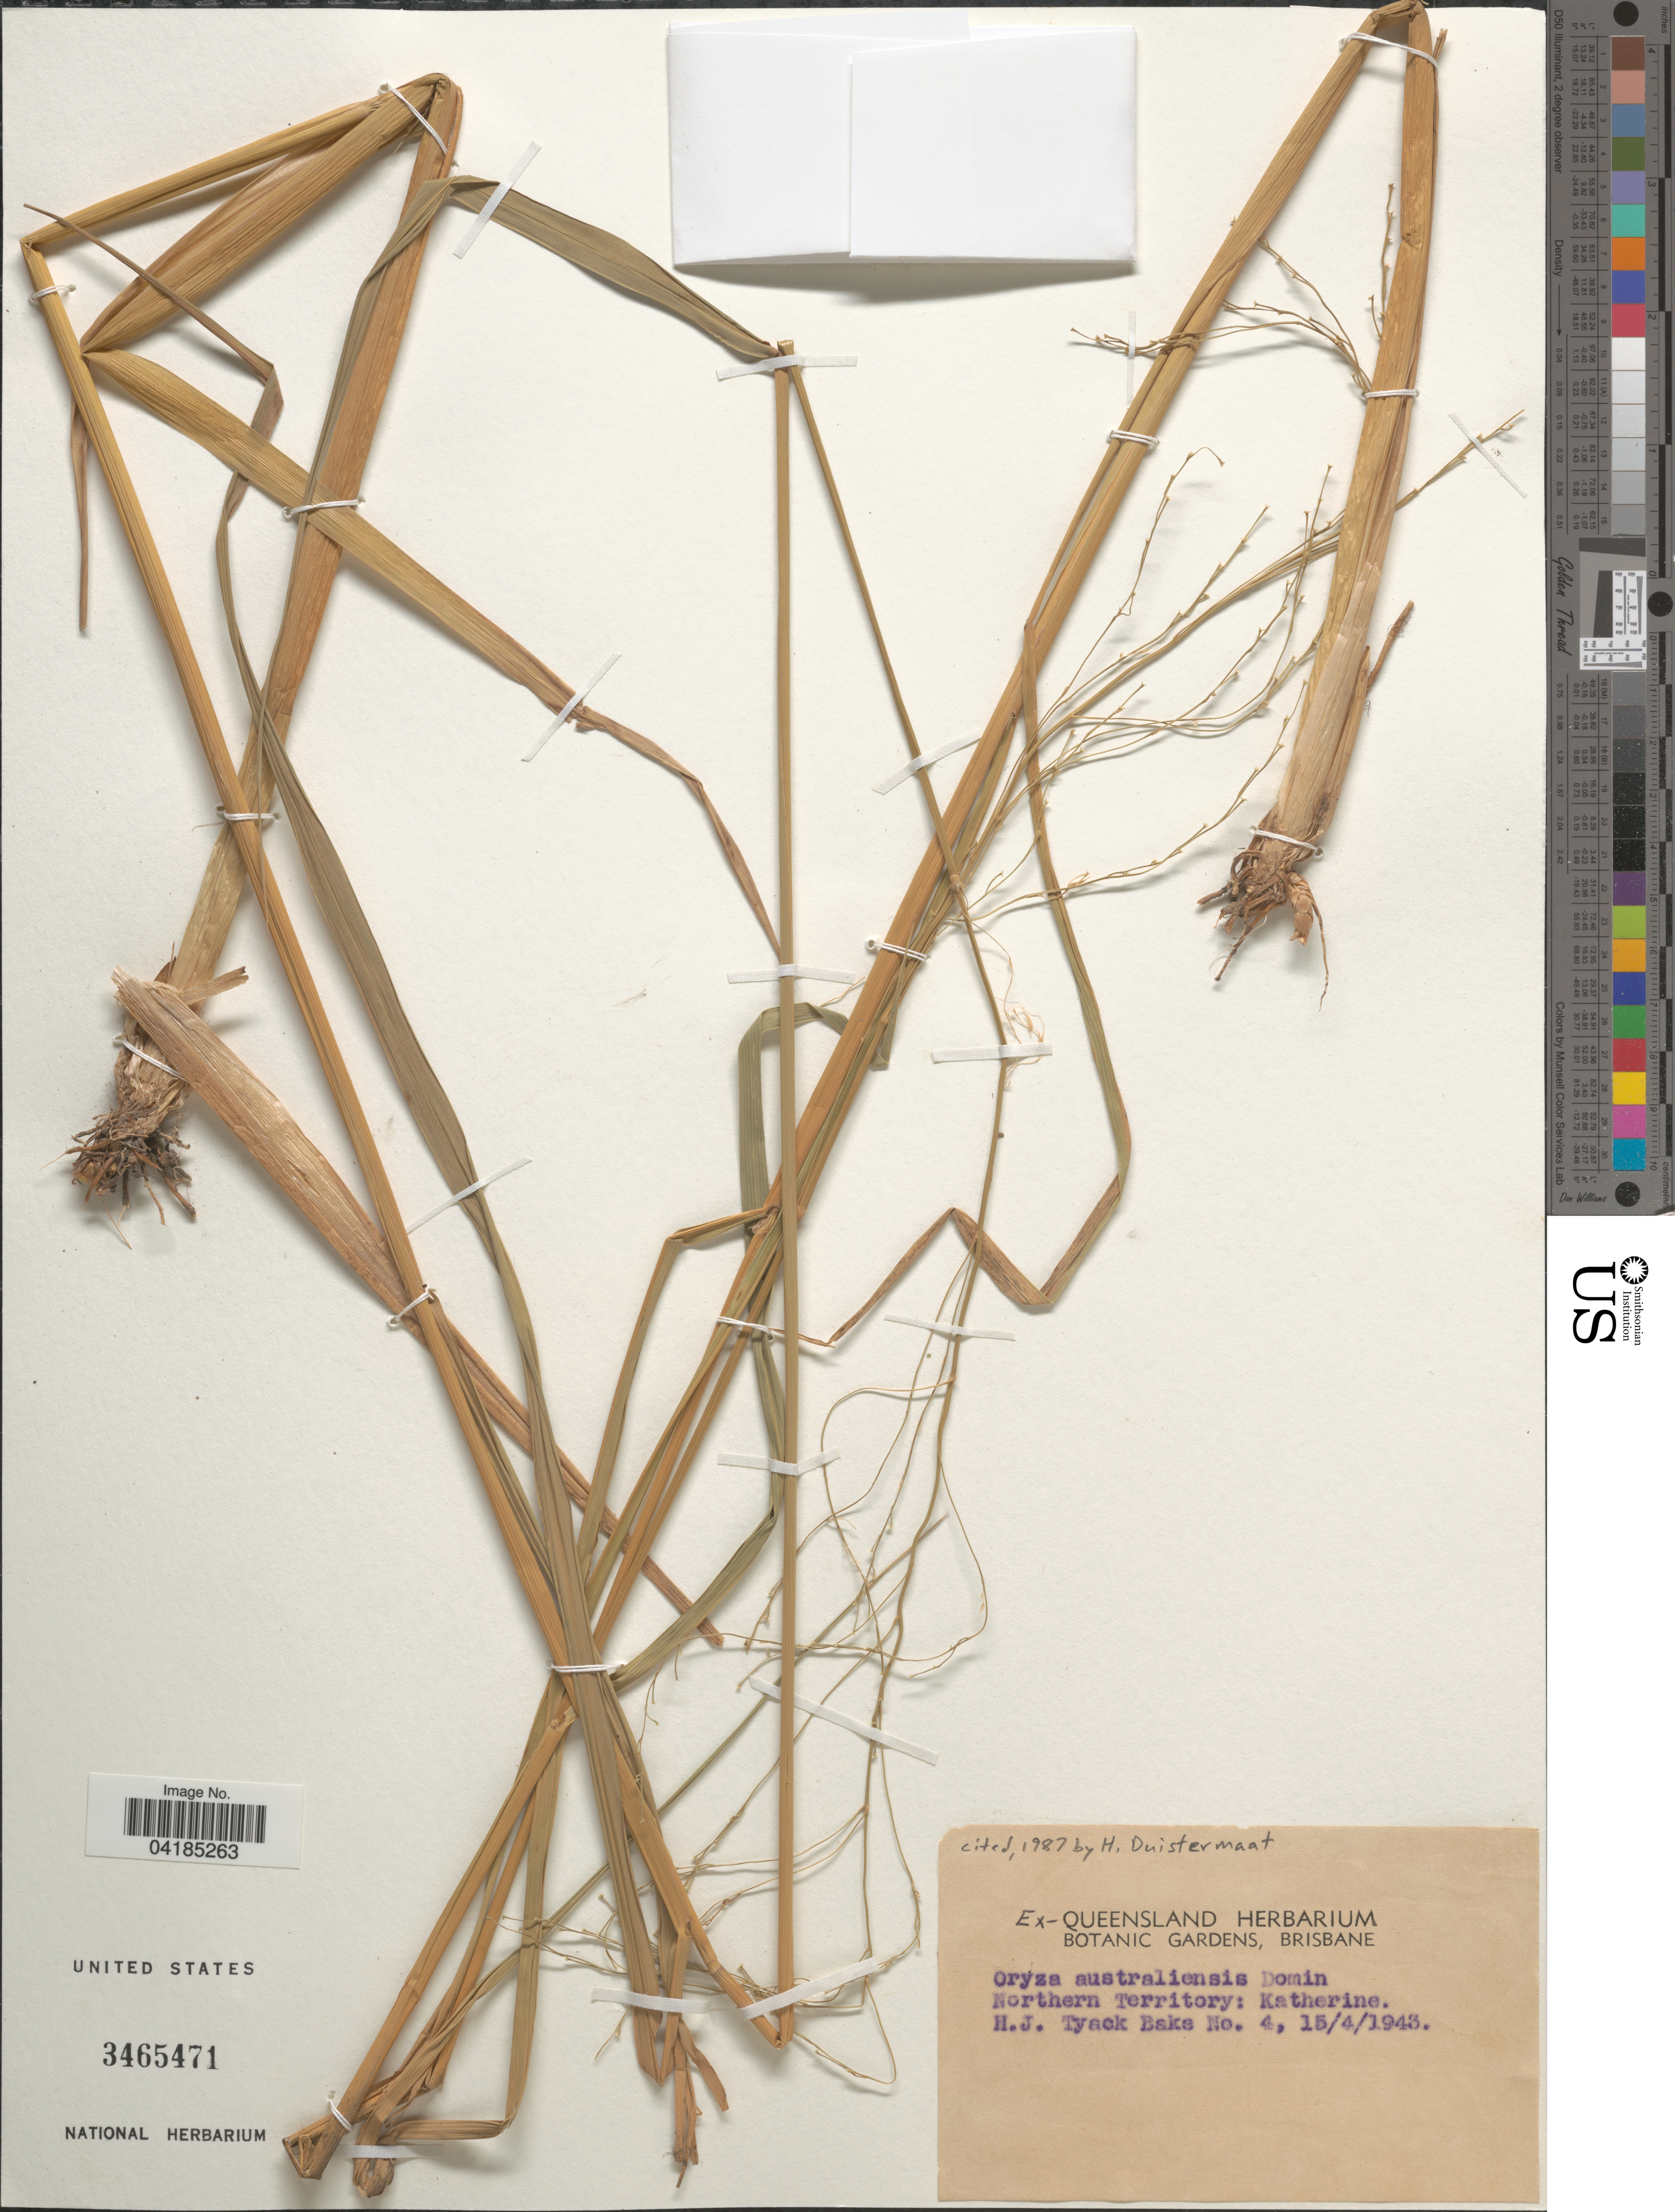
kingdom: Plantae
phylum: Tracheophyta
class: Liliopsida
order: Poales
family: Poaceae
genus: Oryza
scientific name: Oryza australiensis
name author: Domin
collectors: H. Tyack Bake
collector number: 4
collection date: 1943-04-15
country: Australia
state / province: Northern Territory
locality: Katherine.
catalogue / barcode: US 3465471